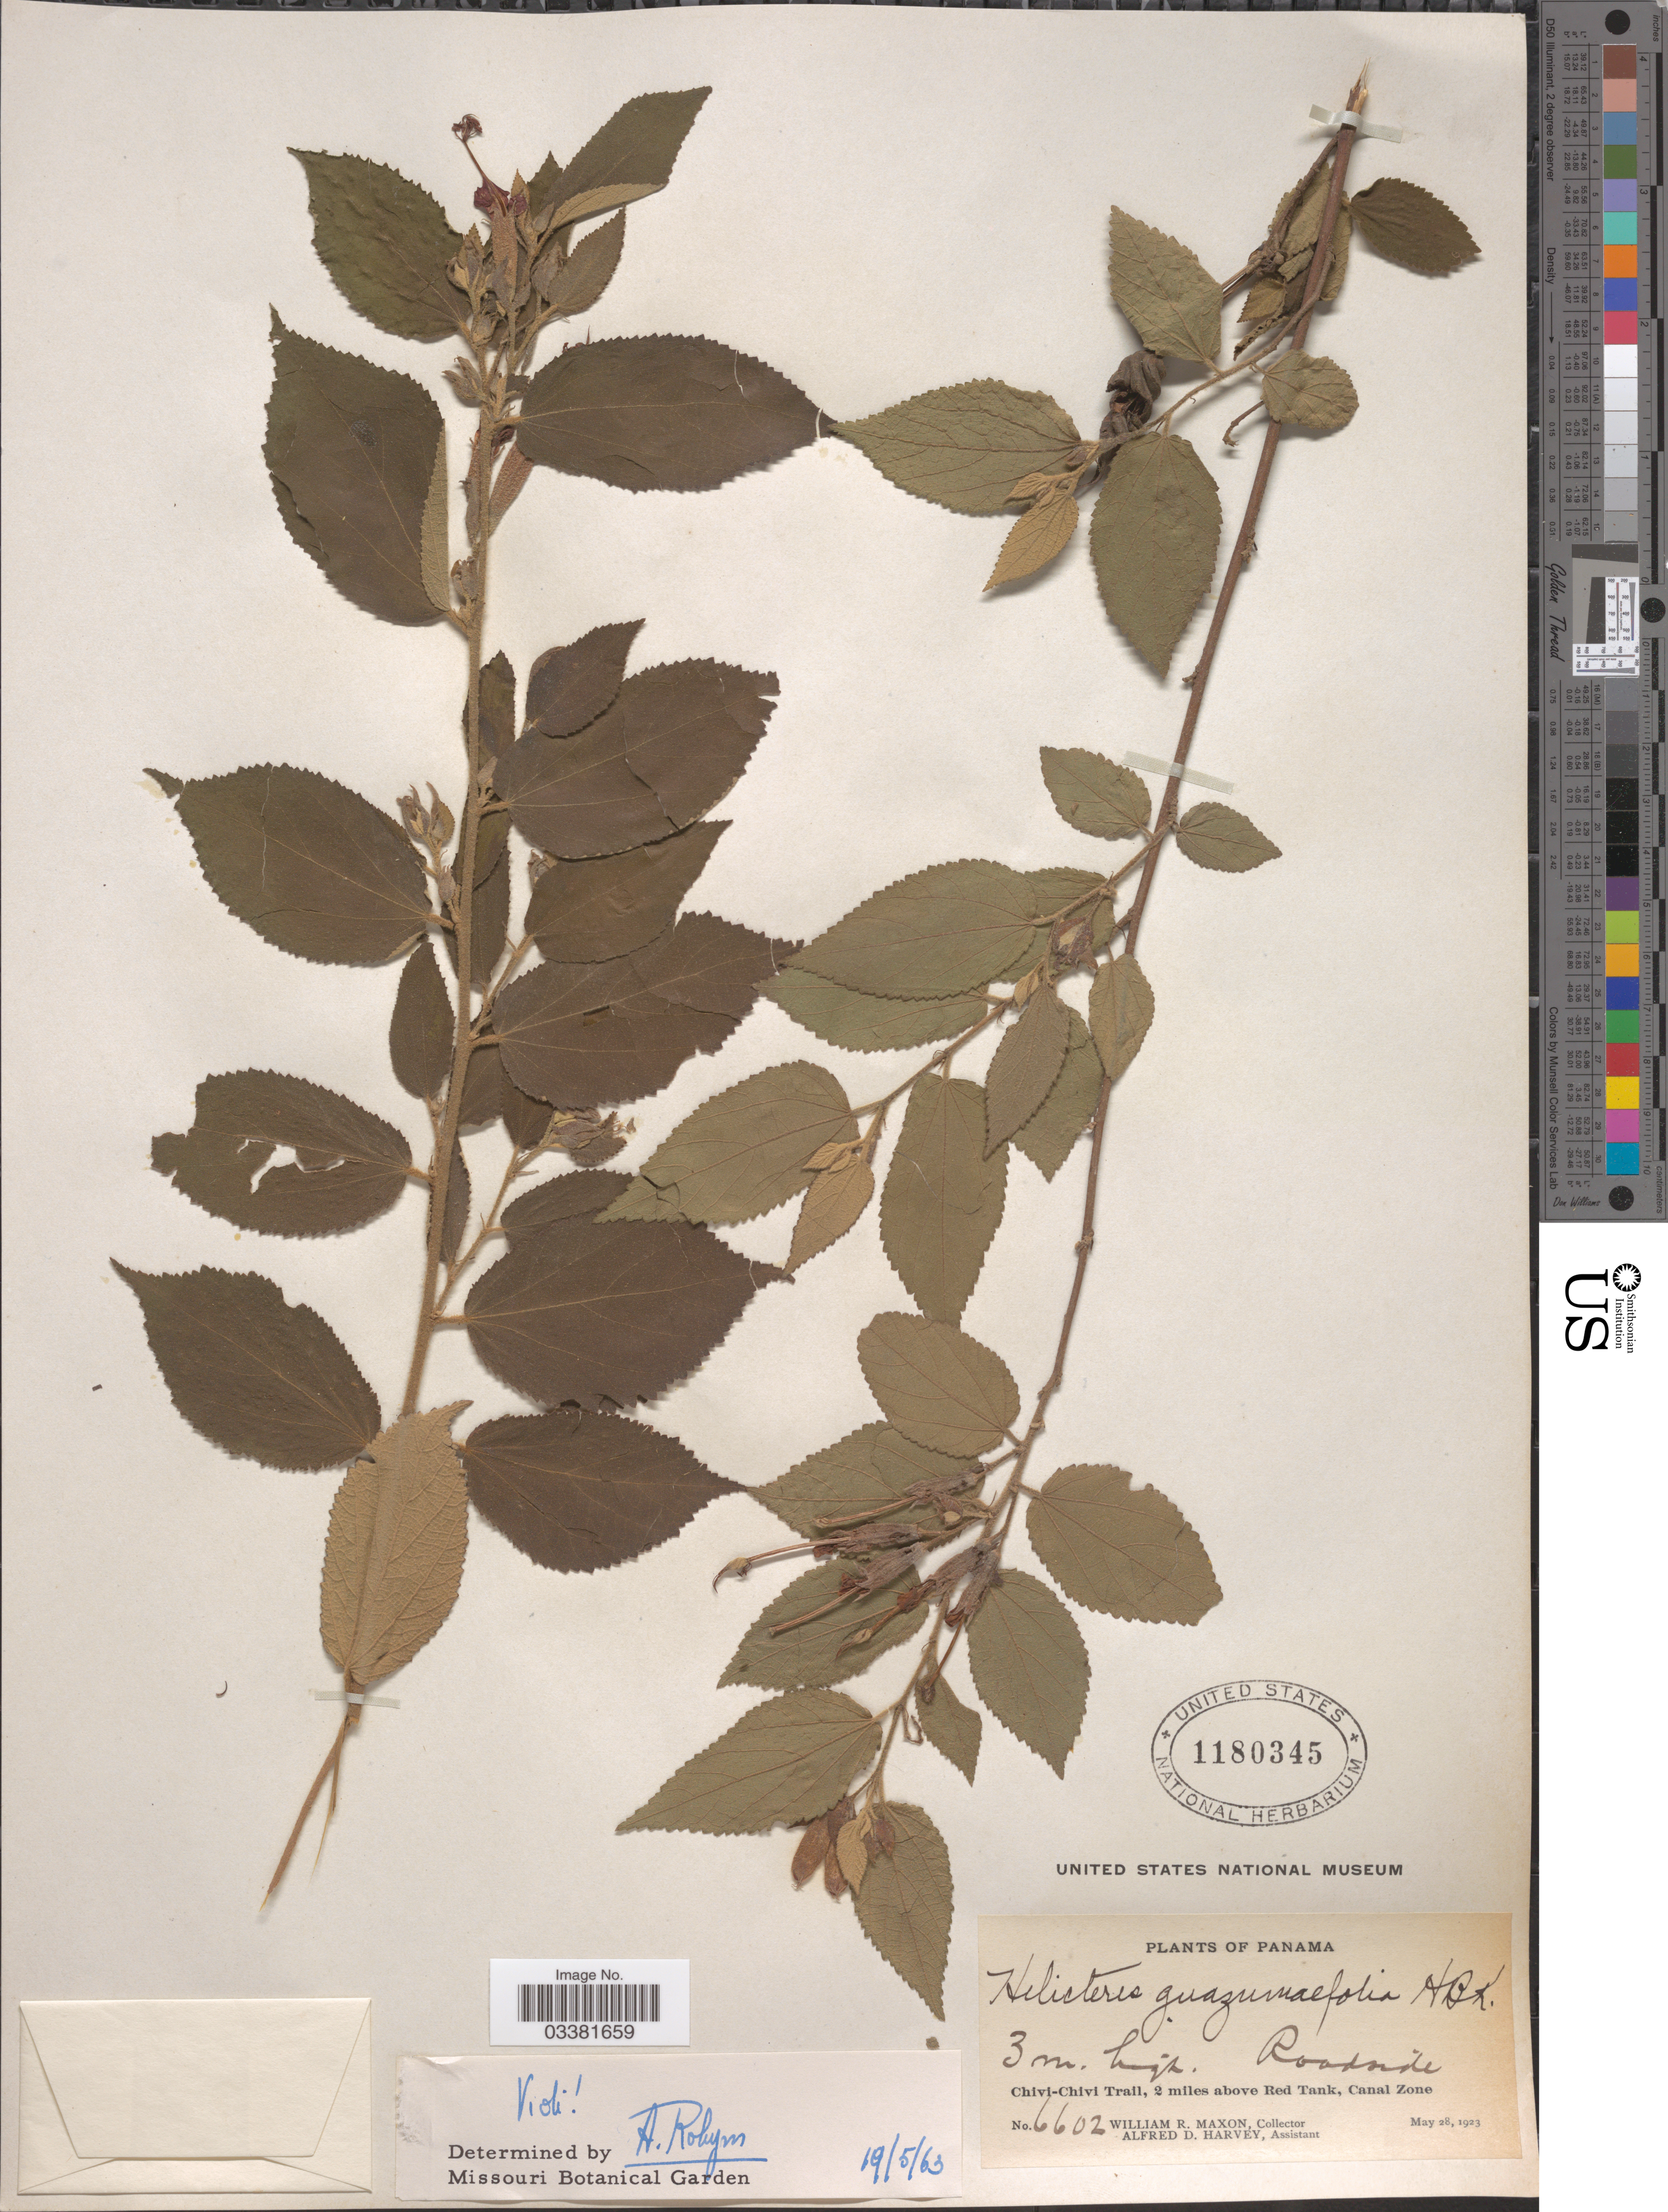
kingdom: Plantae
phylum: Tracheophyta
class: Magnoliopsida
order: Malvales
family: Malvaceae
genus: Helicteres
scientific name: Helicteres guazumifolia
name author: Kunth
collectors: W. R. Maxon & A. D. Harvey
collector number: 6602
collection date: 1923-05-28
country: Panama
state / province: Colón / Panamá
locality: Chivi-Chivi Trail, 2 miles above Red Tank, Canal Zone.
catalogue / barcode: US 1180345